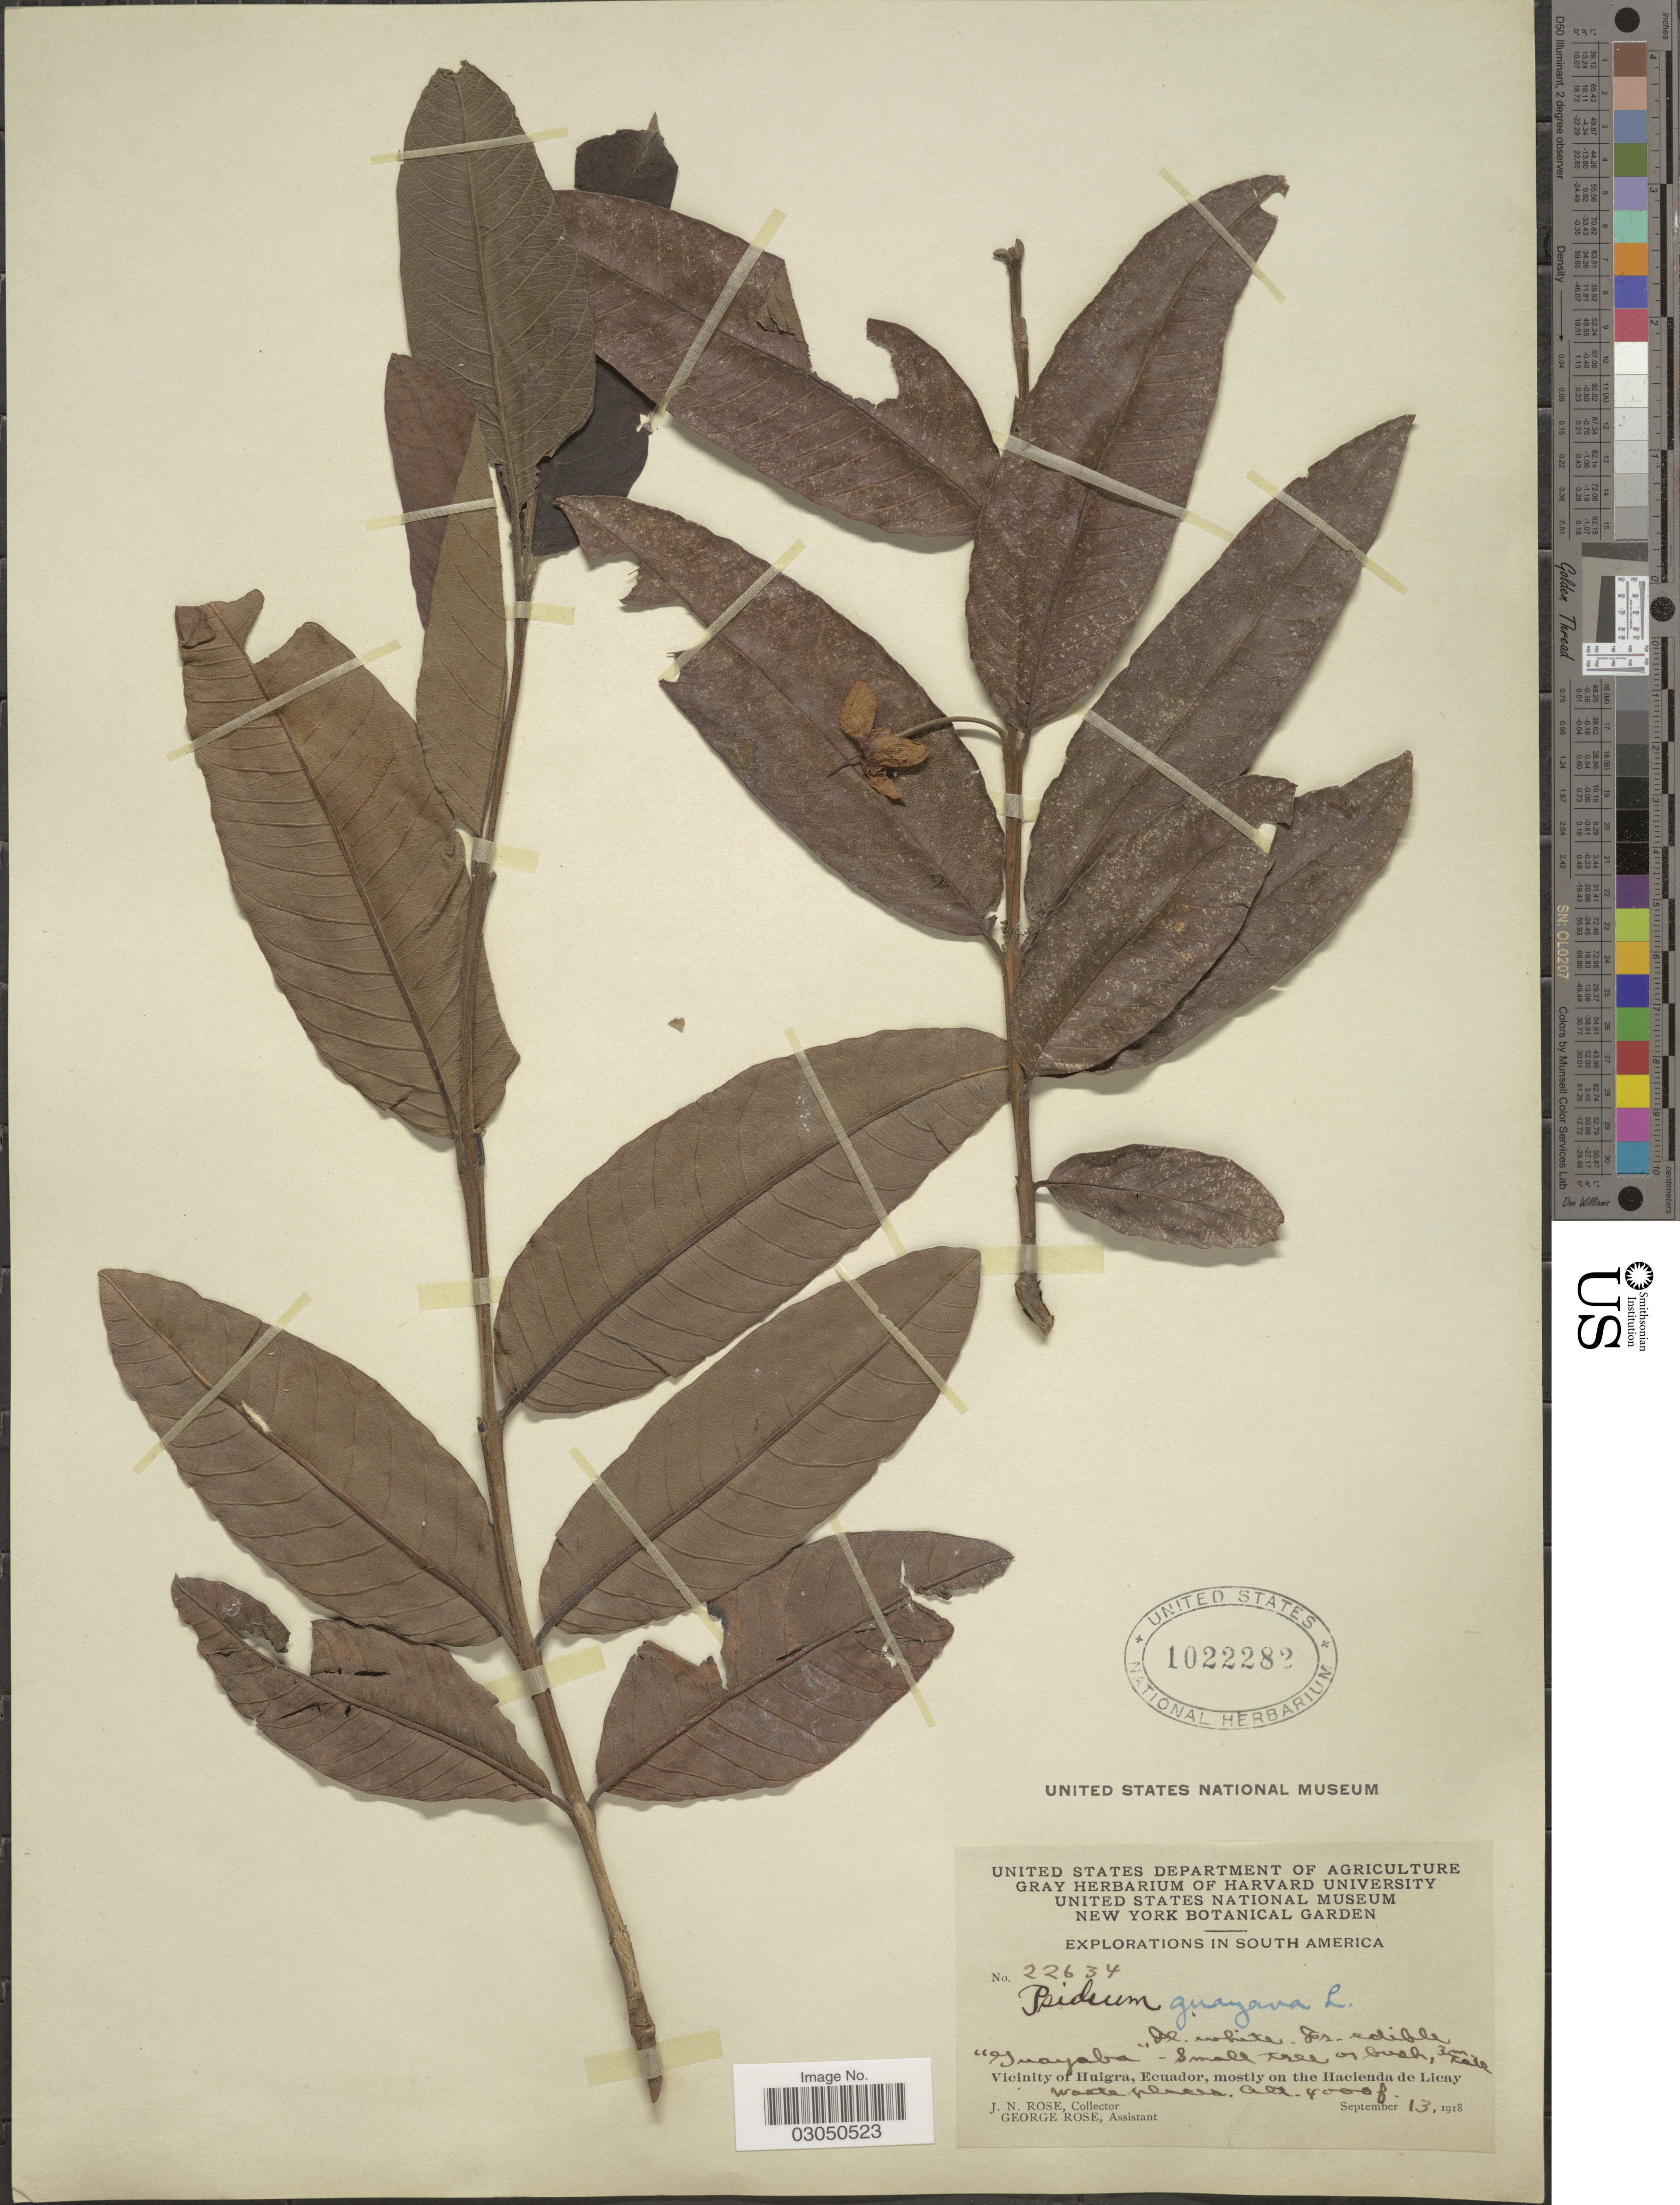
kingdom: Plantae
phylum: Tracheophyta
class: Magnoliopsida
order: Myrtales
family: Myrtaceae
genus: Psidium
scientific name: Psidium guajava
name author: L.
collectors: J. N. Rose & G. Rose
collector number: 22634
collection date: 1918-09-13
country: Ecuador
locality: Vicinity of Huigra, mostly on the Hacienda de Licay.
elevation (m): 1219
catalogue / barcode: US 1022282